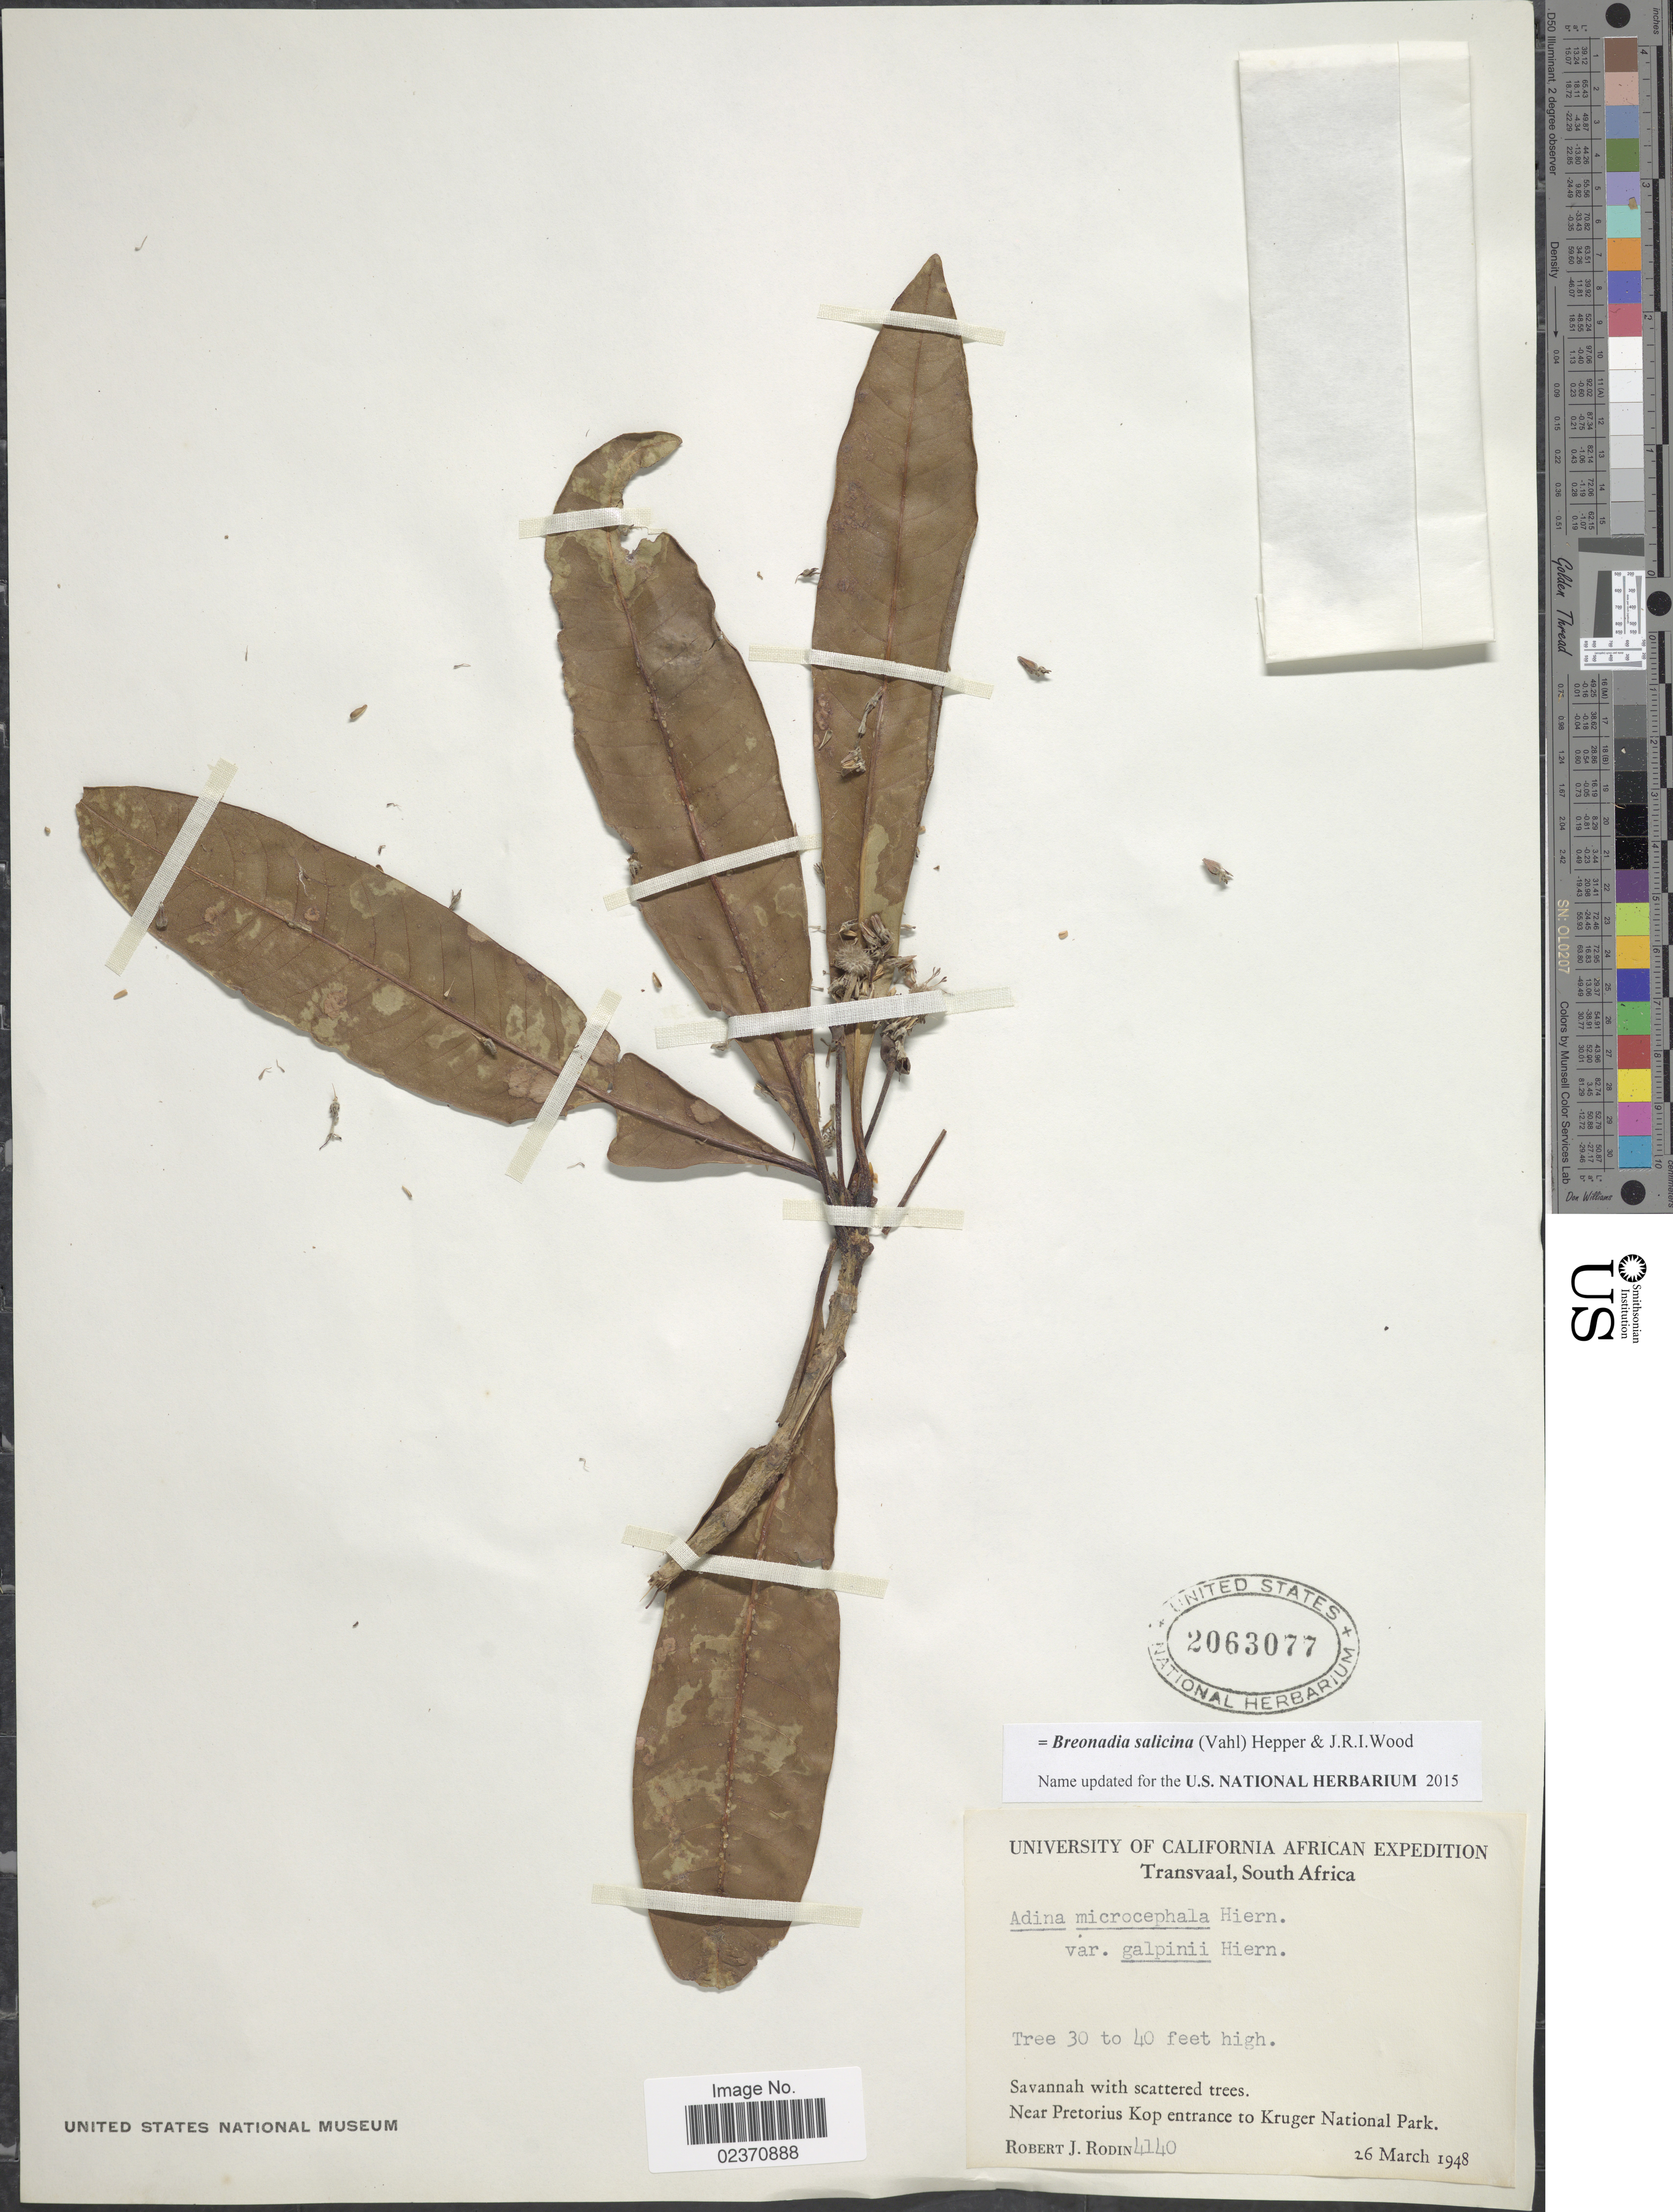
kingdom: Plantae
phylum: Tracheophyta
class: Magnoliopsida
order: Gentianales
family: Rubiaceae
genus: Breonadia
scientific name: Breonadia salicinia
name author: (Vahl) Hepper & J.R.I. Wood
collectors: R. J. Rodin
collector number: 4140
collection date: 1948-03-26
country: South Africa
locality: Near Pretorius Kop entrance to Kruger National Park.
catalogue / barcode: US 2063077